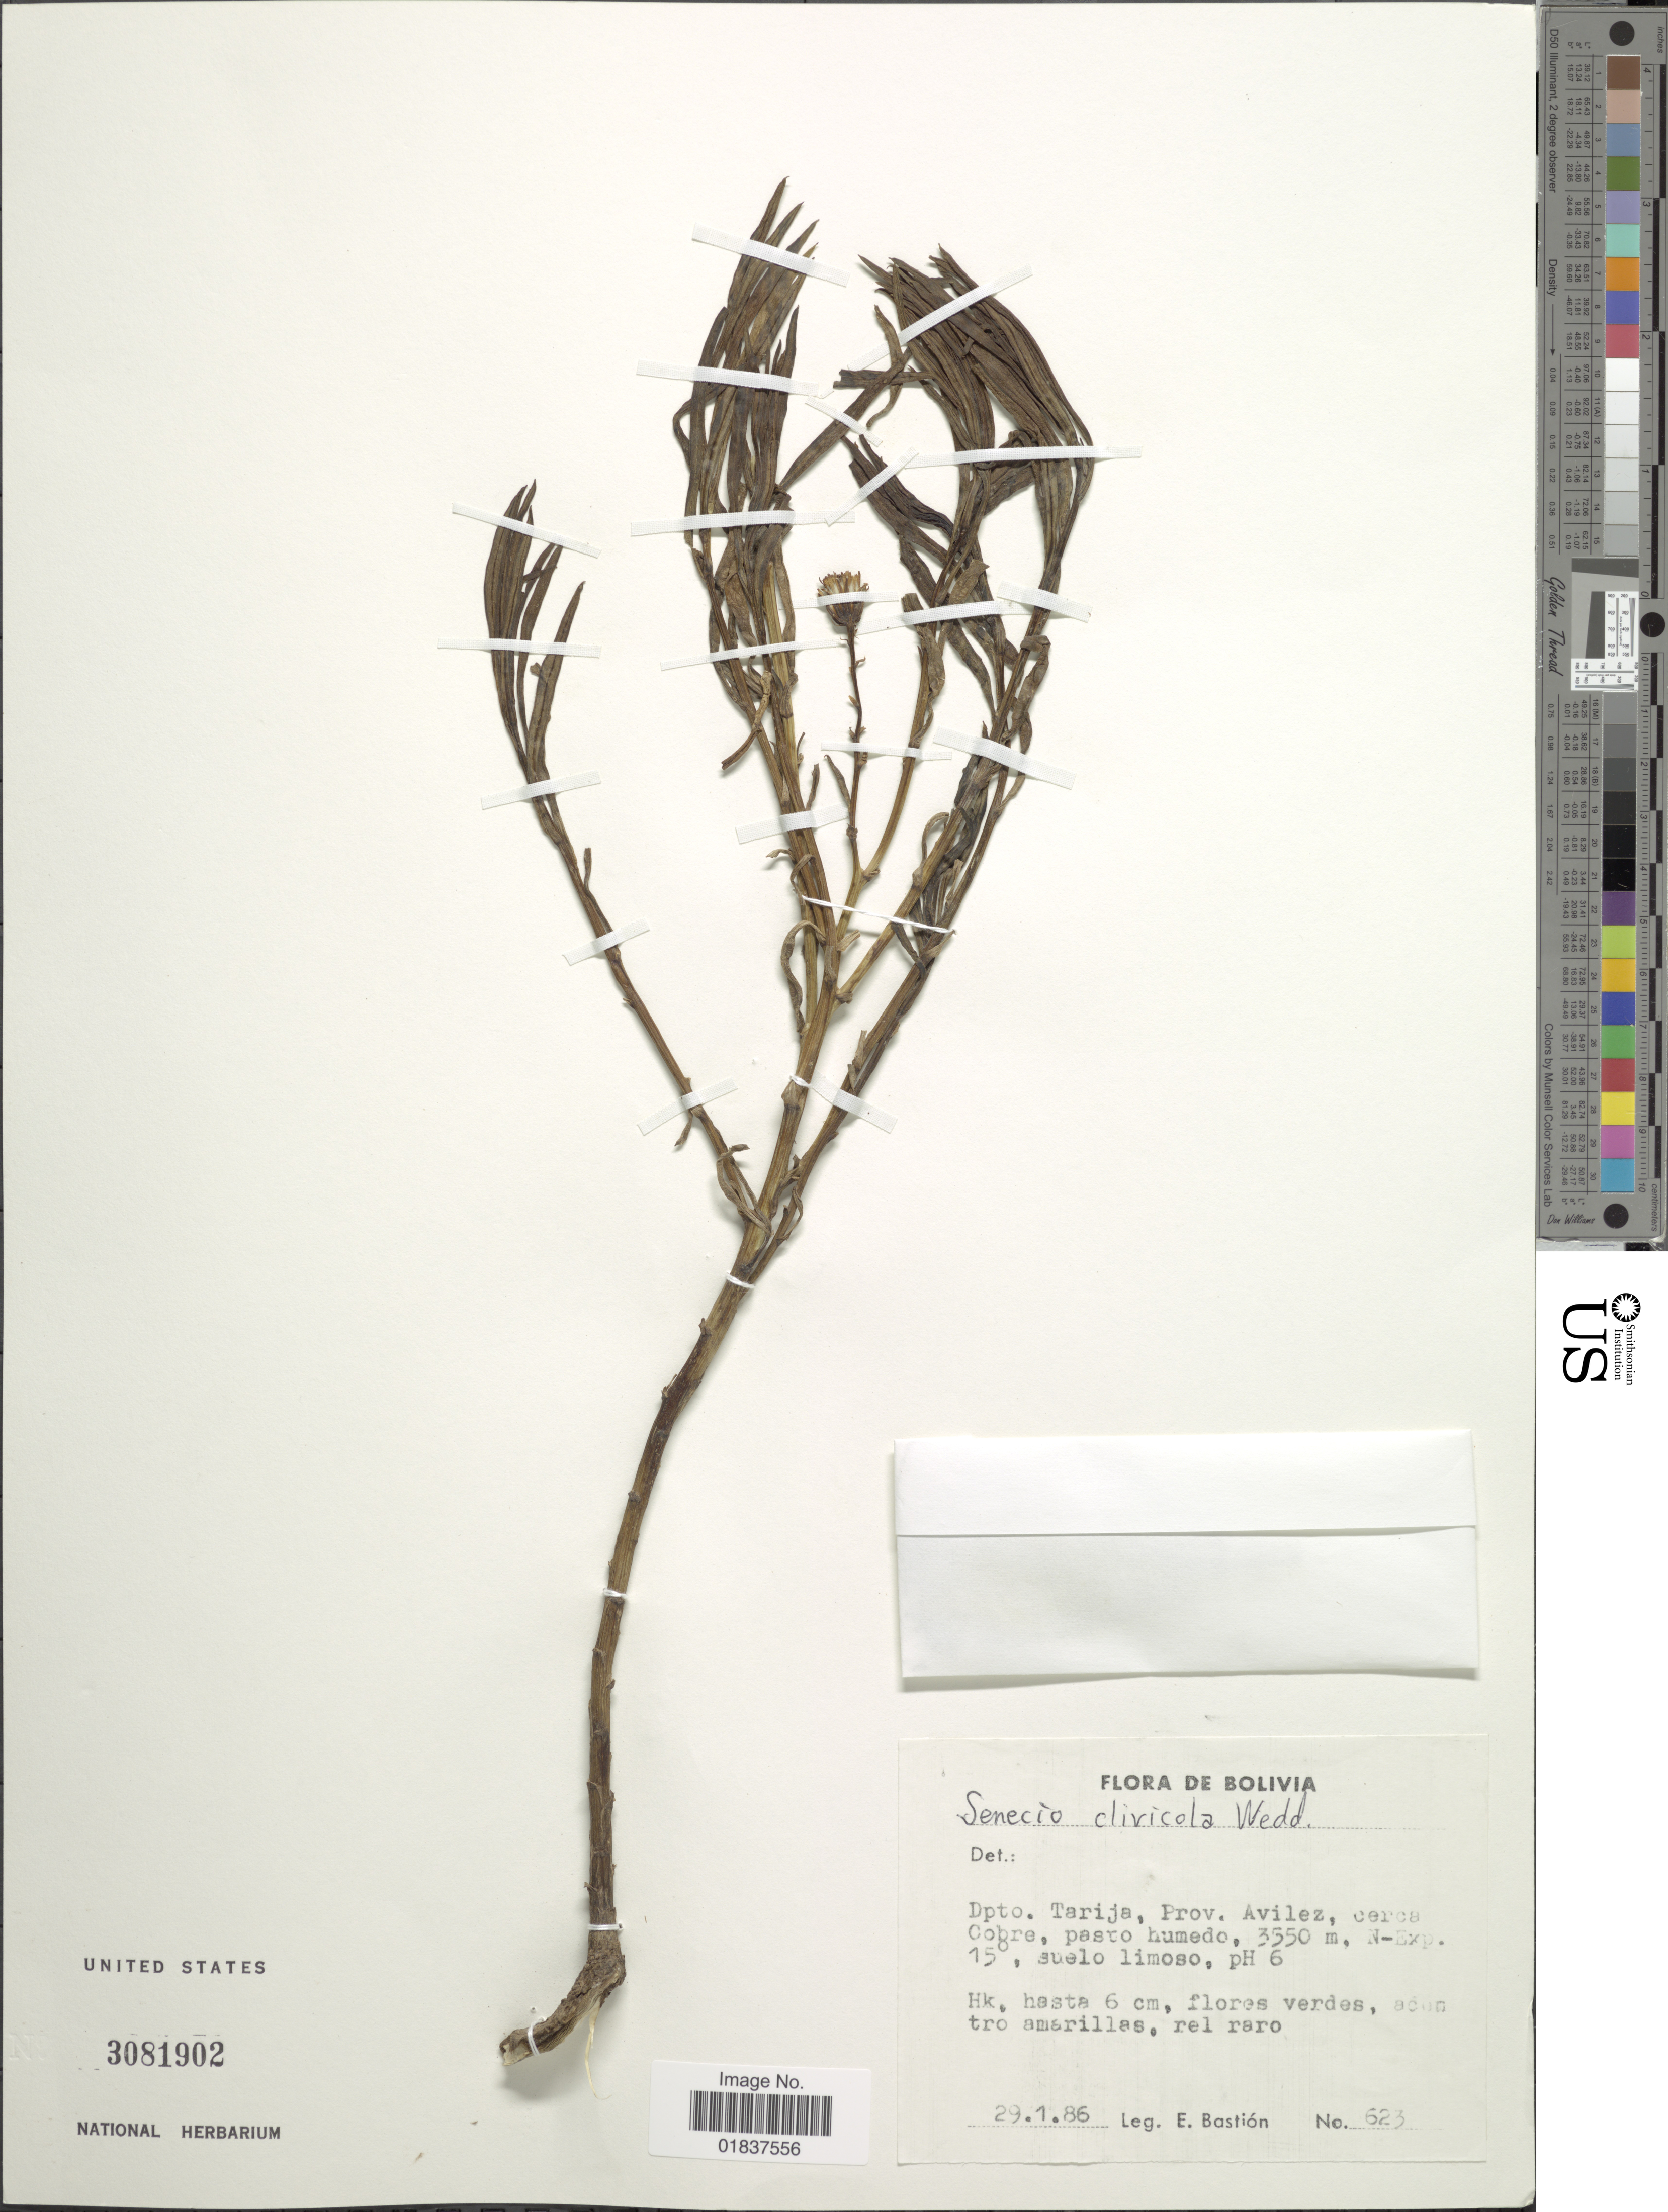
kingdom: Plantae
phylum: Tracheophyta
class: Magnoliopsida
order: Asterales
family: Asteraceae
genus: Senecio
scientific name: Senecio clivicola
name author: Wedd.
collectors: E. Bastion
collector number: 623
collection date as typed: Transcribed d/m/y: 29/1/86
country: Bolivia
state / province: Tarija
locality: Dpto. Tarija, Prov. Avilez, cerca Cobre, pasto humedo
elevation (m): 3550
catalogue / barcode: US 3081902